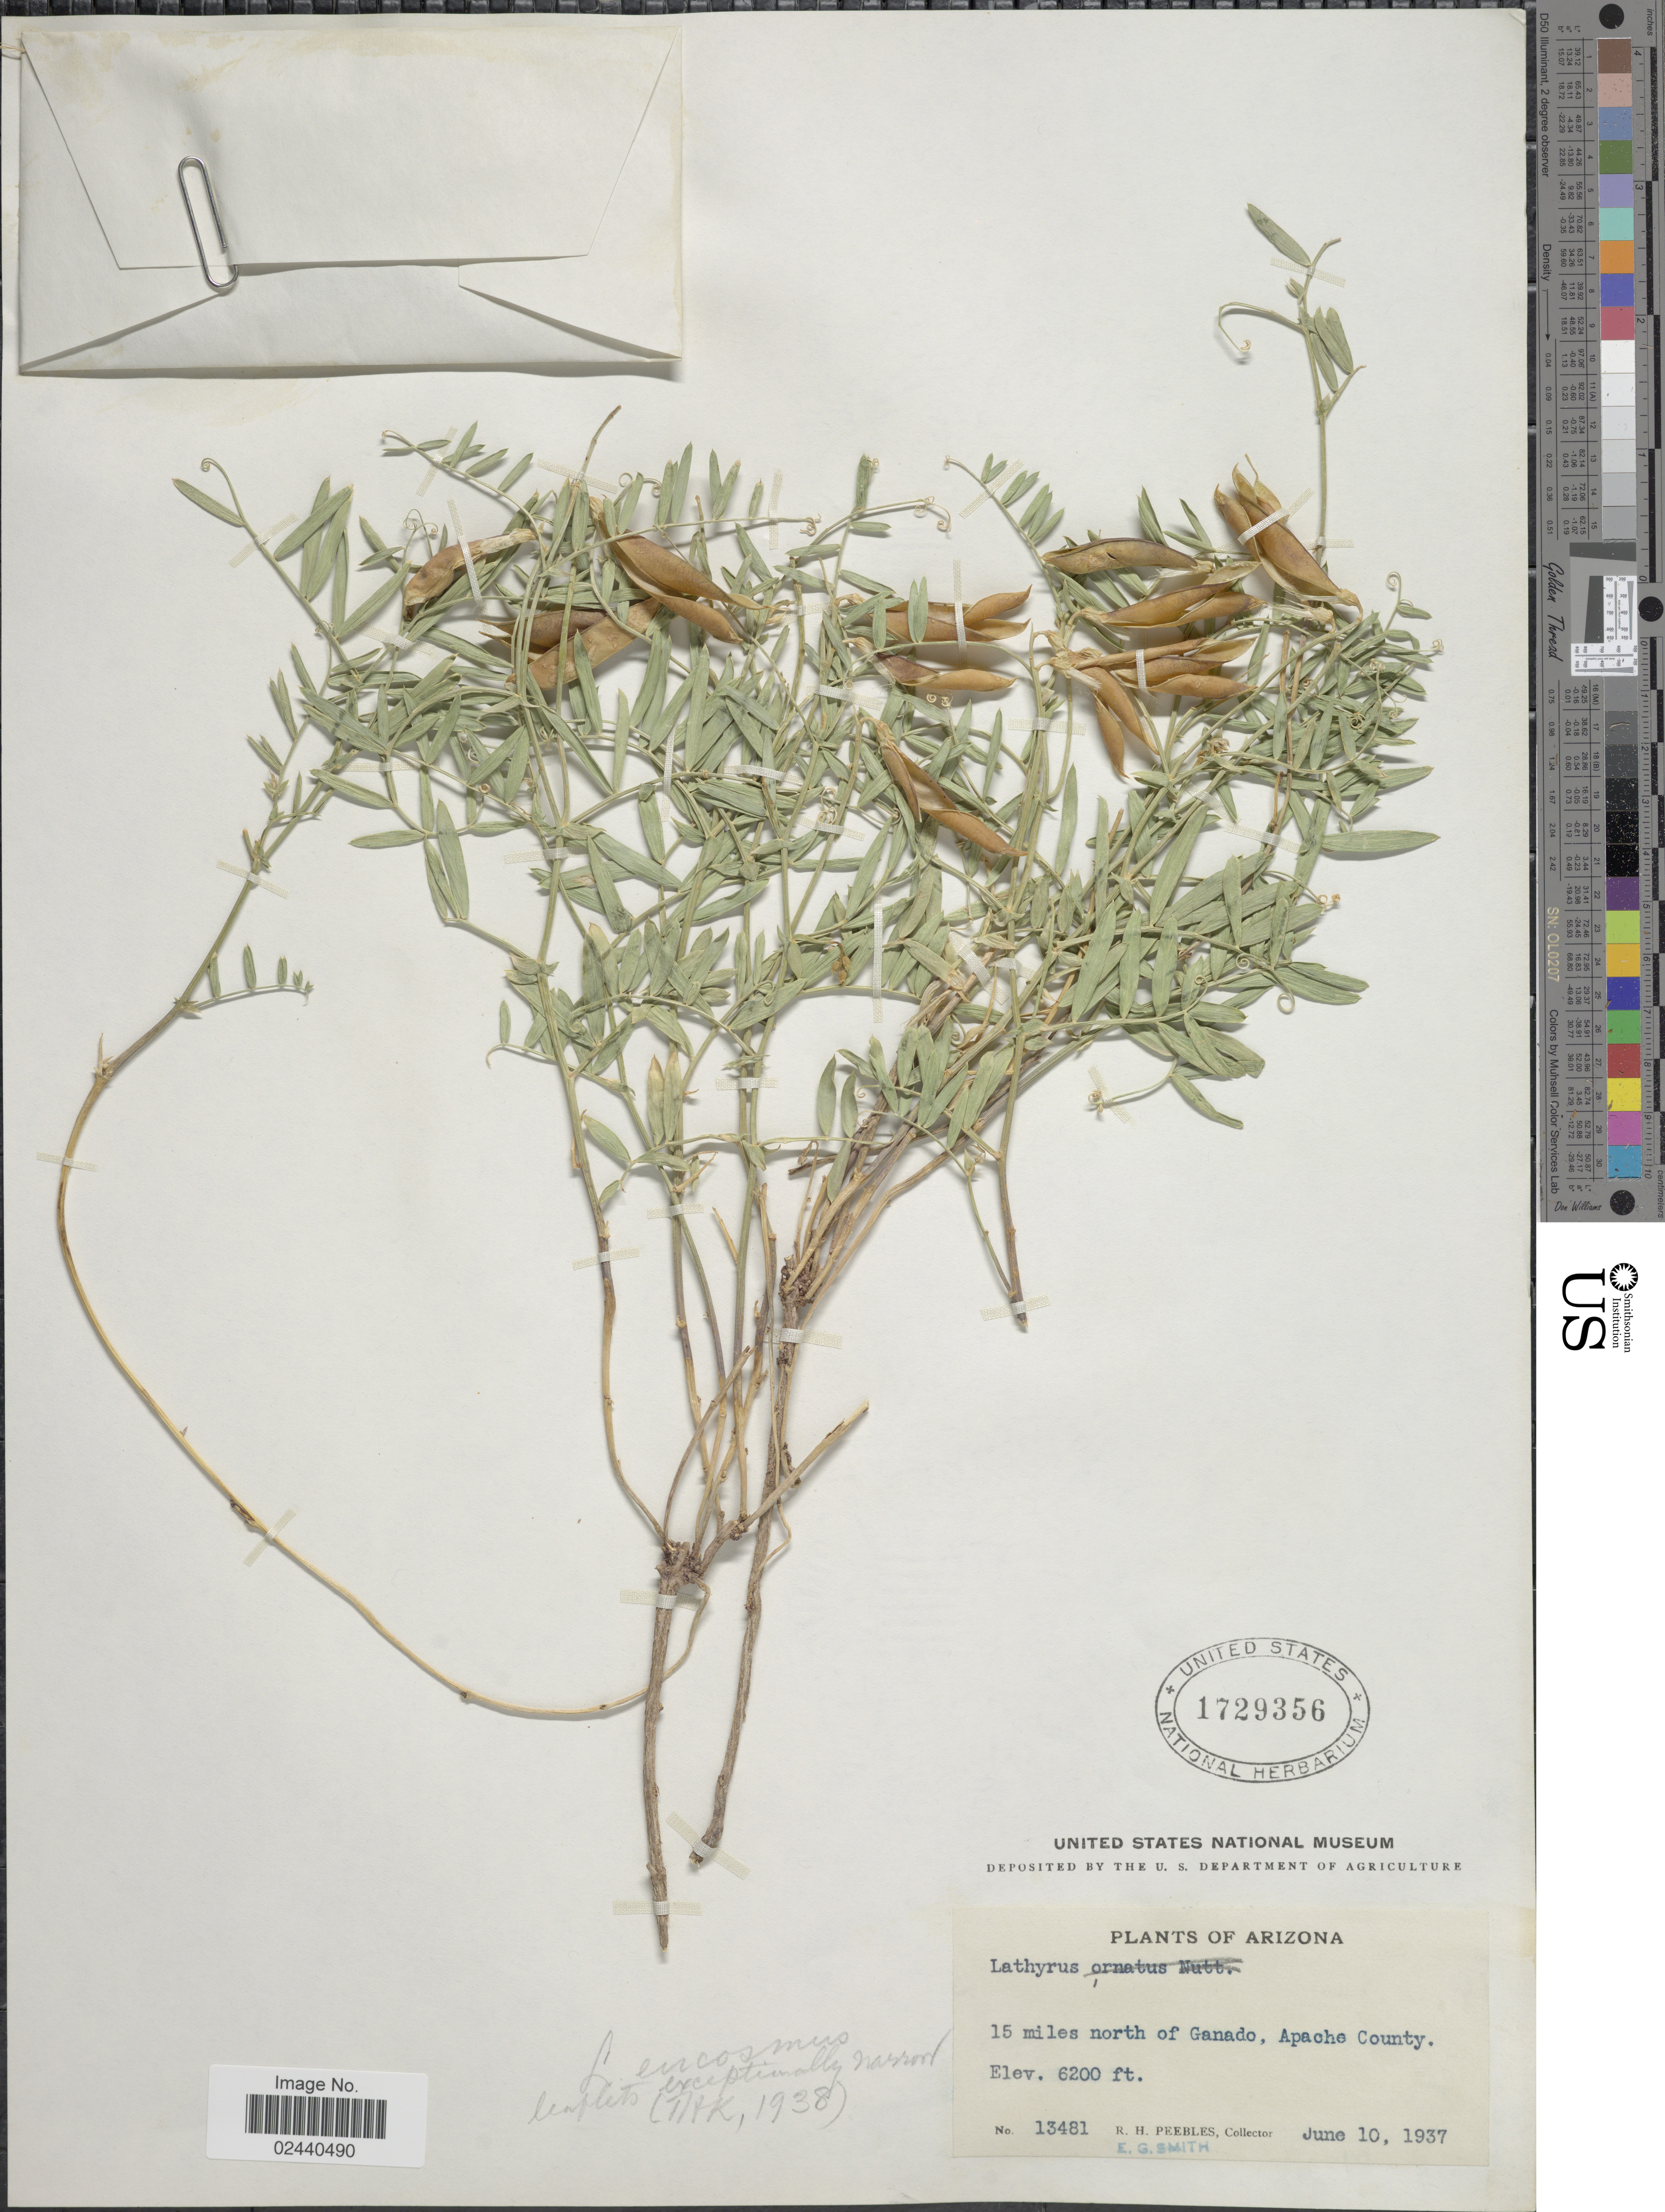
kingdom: Plantae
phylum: Tracheophyta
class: Magnoliopsida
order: Fabales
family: Fabaceae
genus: Lathyrus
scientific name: Lathyrus eucosmus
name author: Butters & H. St. John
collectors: R. H. Peebles & E. G. Smith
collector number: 13481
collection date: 1937-06-10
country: United States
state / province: Arizona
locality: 15 miles north of Ganado, Apache County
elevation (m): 1890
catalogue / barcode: US 1729356